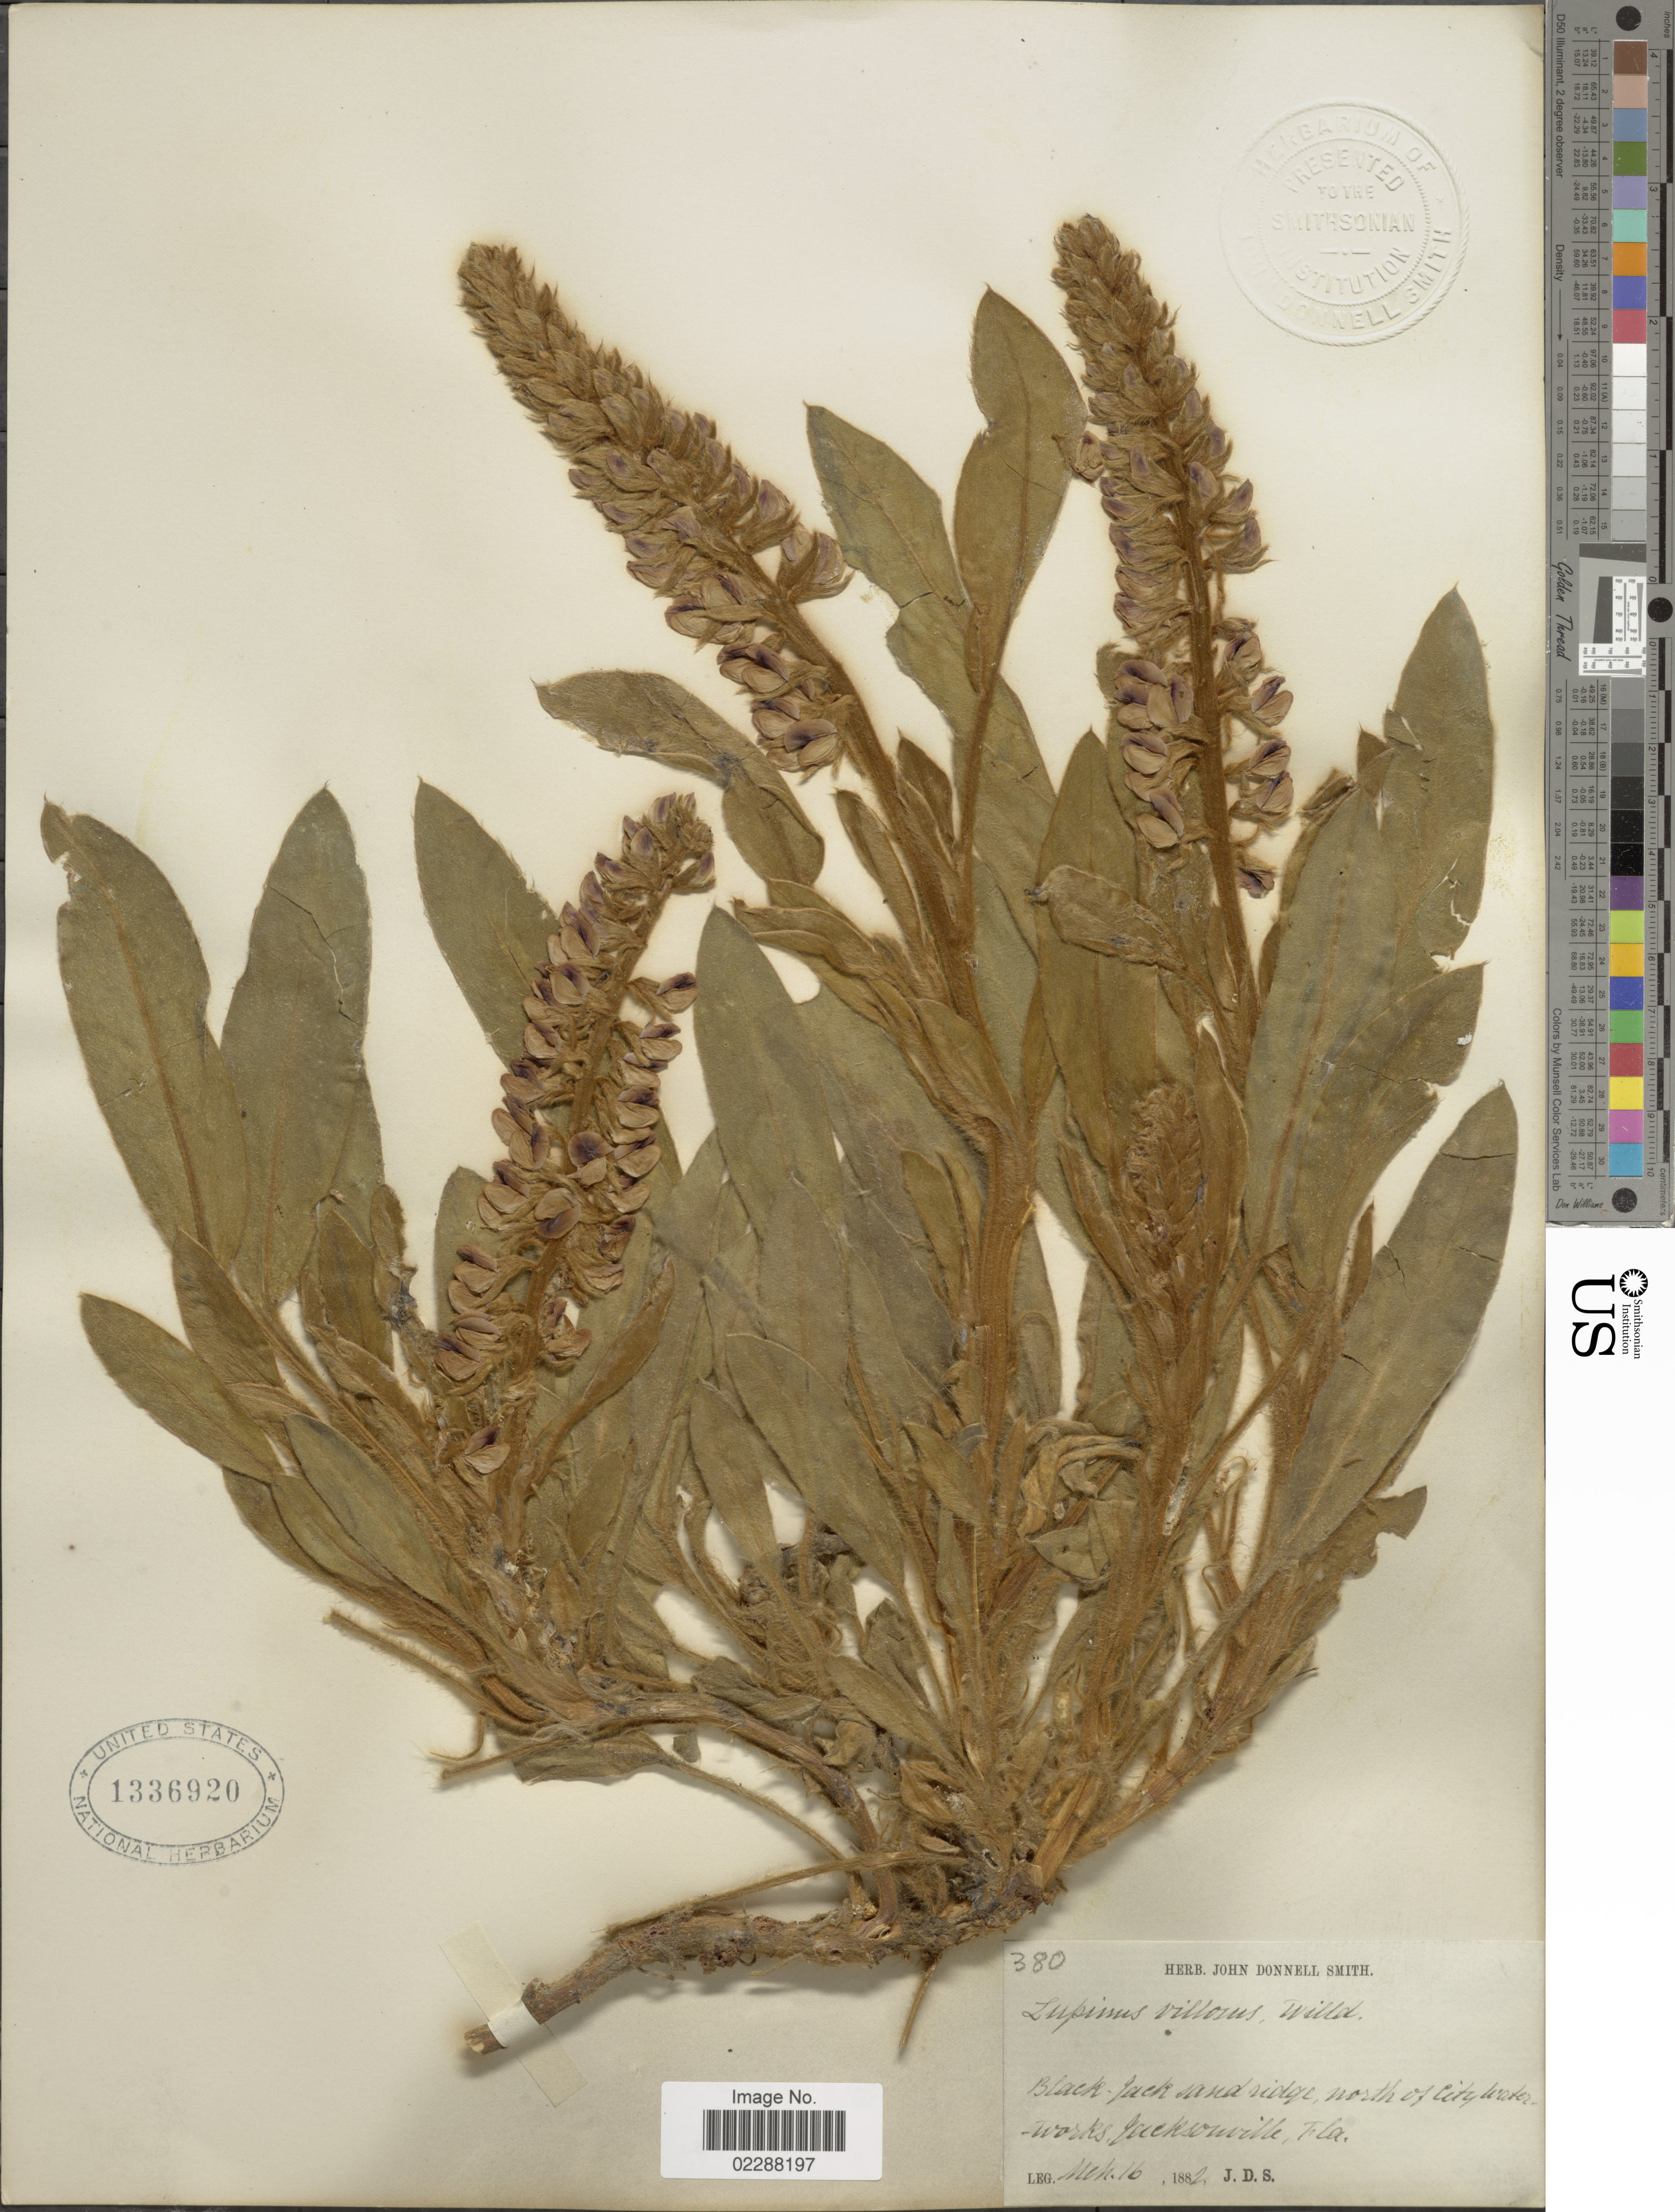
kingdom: Plantae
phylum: Tracheophyta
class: Magnoliopsida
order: Fabales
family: Fabaceae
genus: Lupinus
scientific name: Lupinus villosus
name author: Willd.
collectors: J. Donnell Smith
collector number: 380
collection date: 1882-03-16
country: United States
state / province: Florida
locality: North of City Water works, Jacksonville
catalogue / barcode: US 1336920